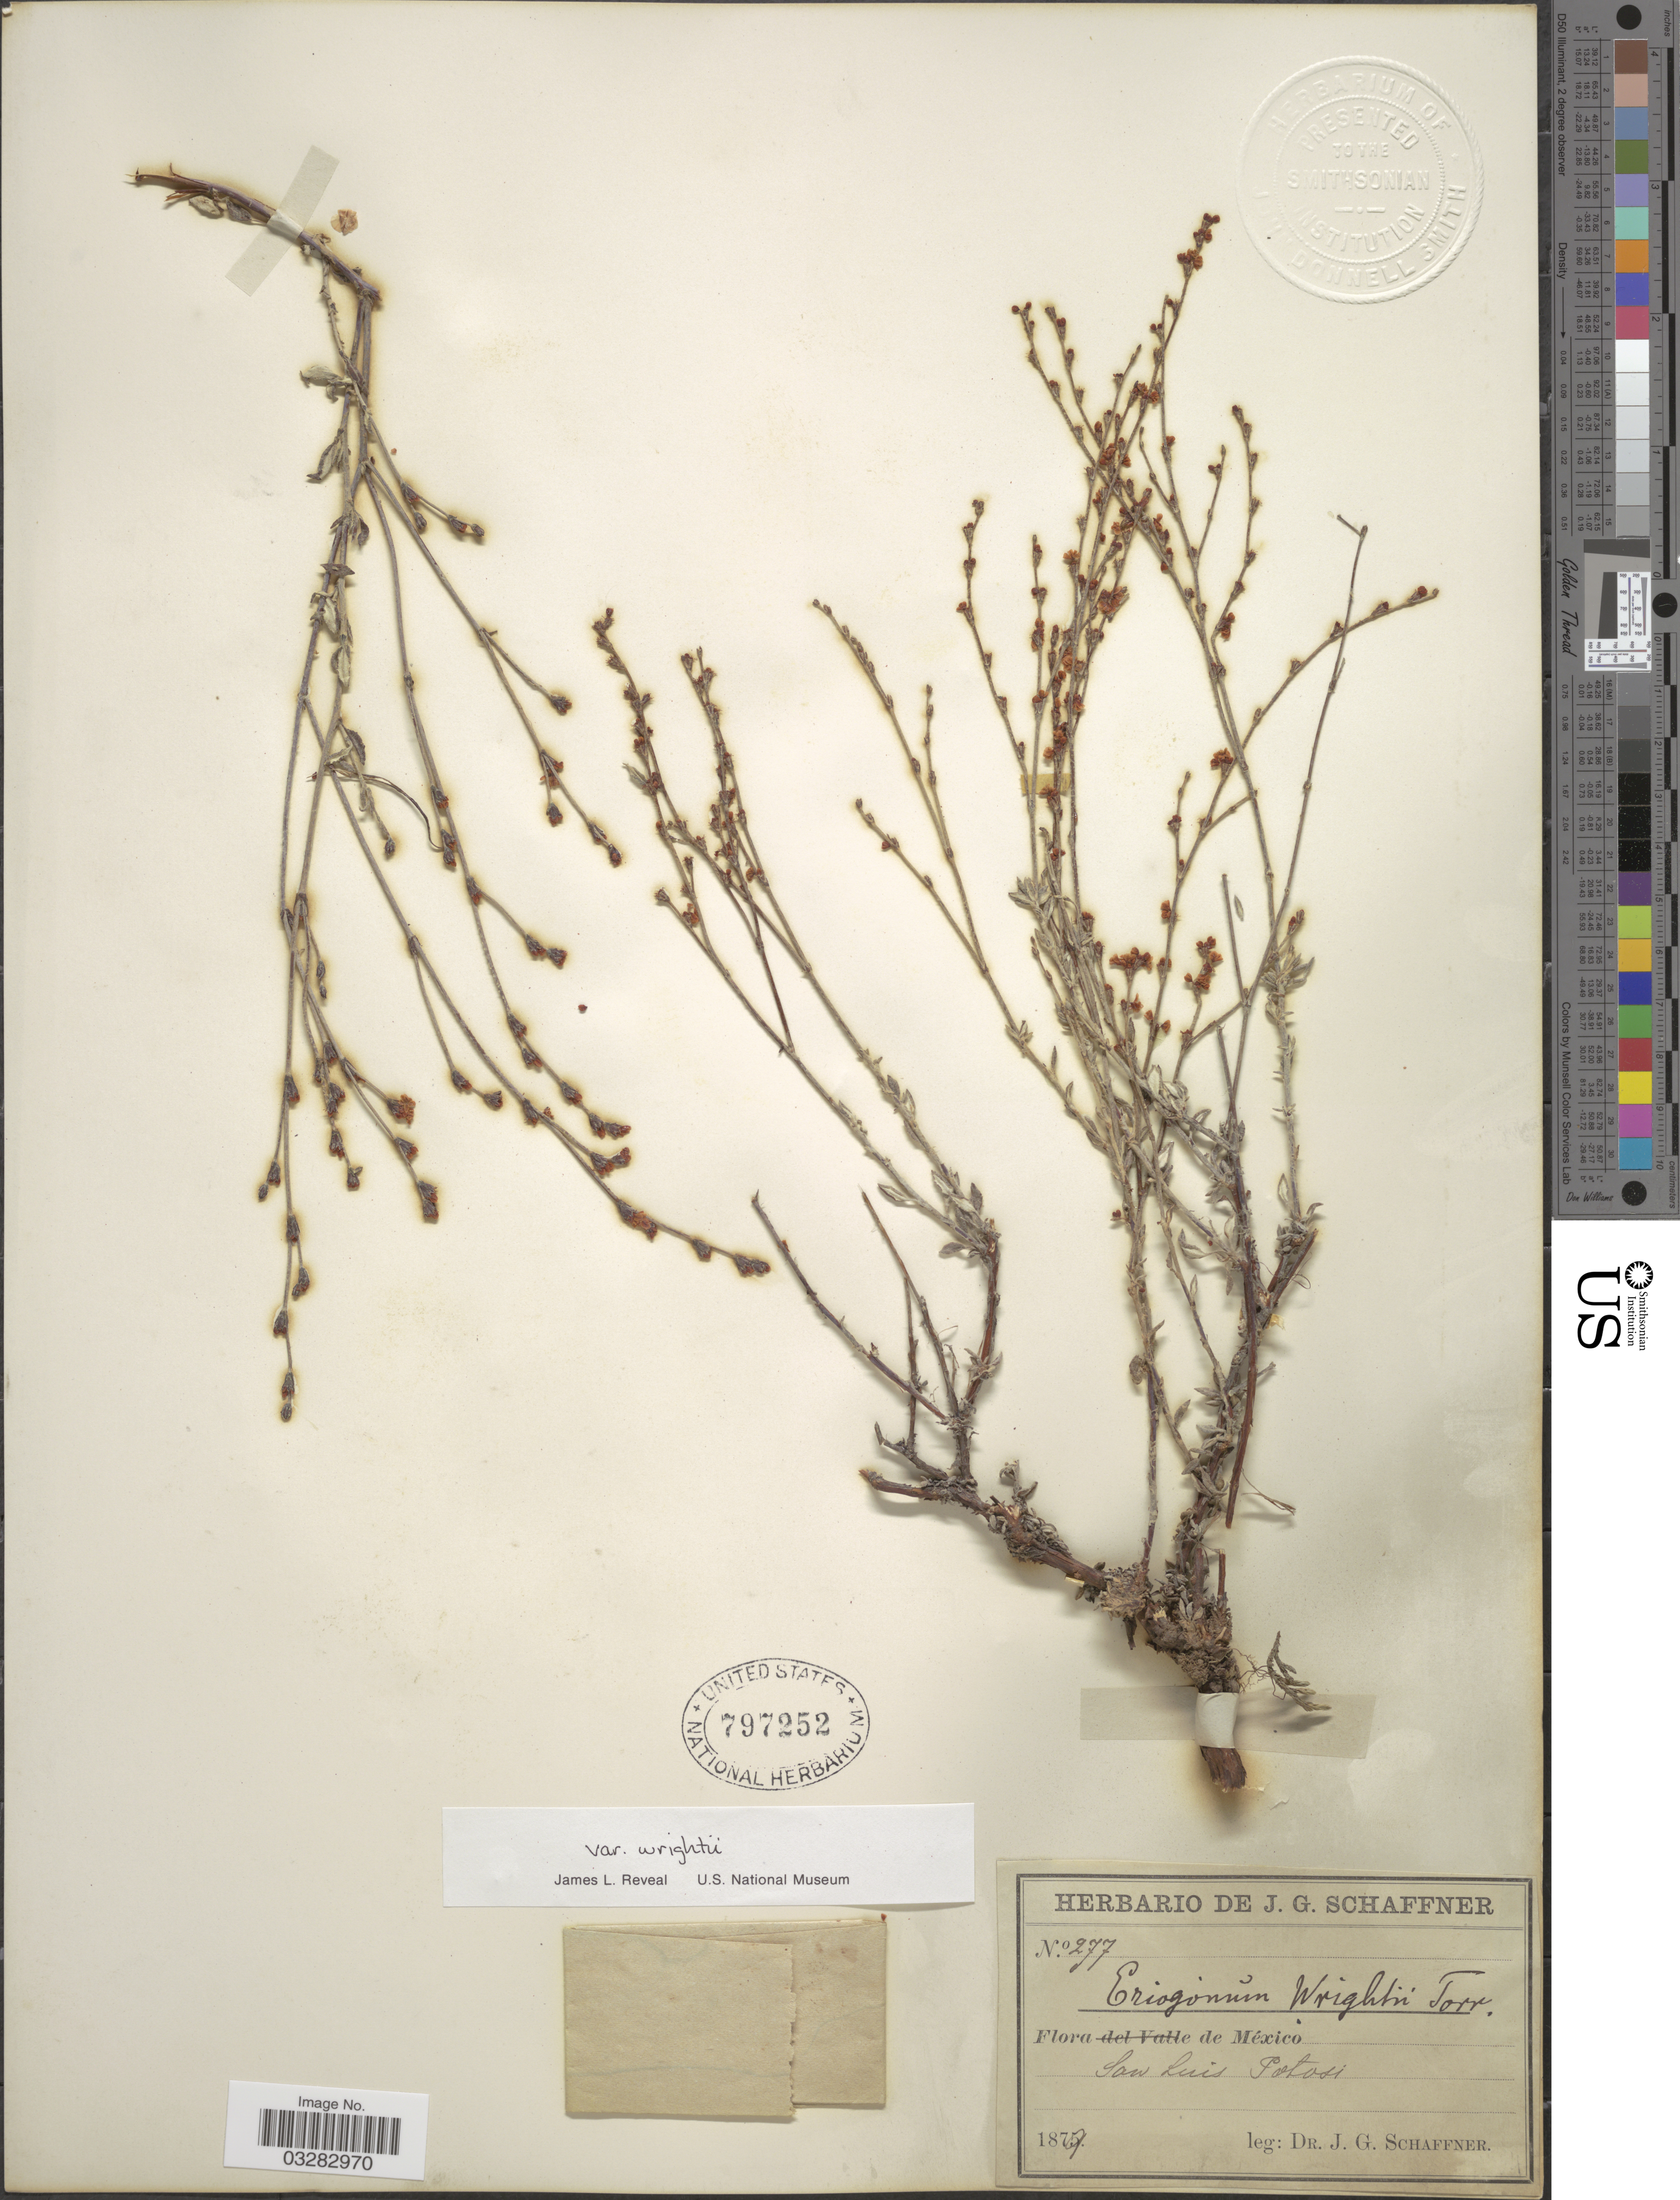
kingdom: Plantae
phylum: Tracheophyta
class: Magnoliopsida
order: Caryophyllales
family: Polygonaceae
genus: Eriogonum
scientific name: Eriogonum wrightii var. wrightii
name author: Torr. ex Benth.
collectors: J. G. Schaffner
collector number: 277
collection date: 1879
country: Mexico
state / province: San Luis Potosí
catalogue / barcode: US 797252